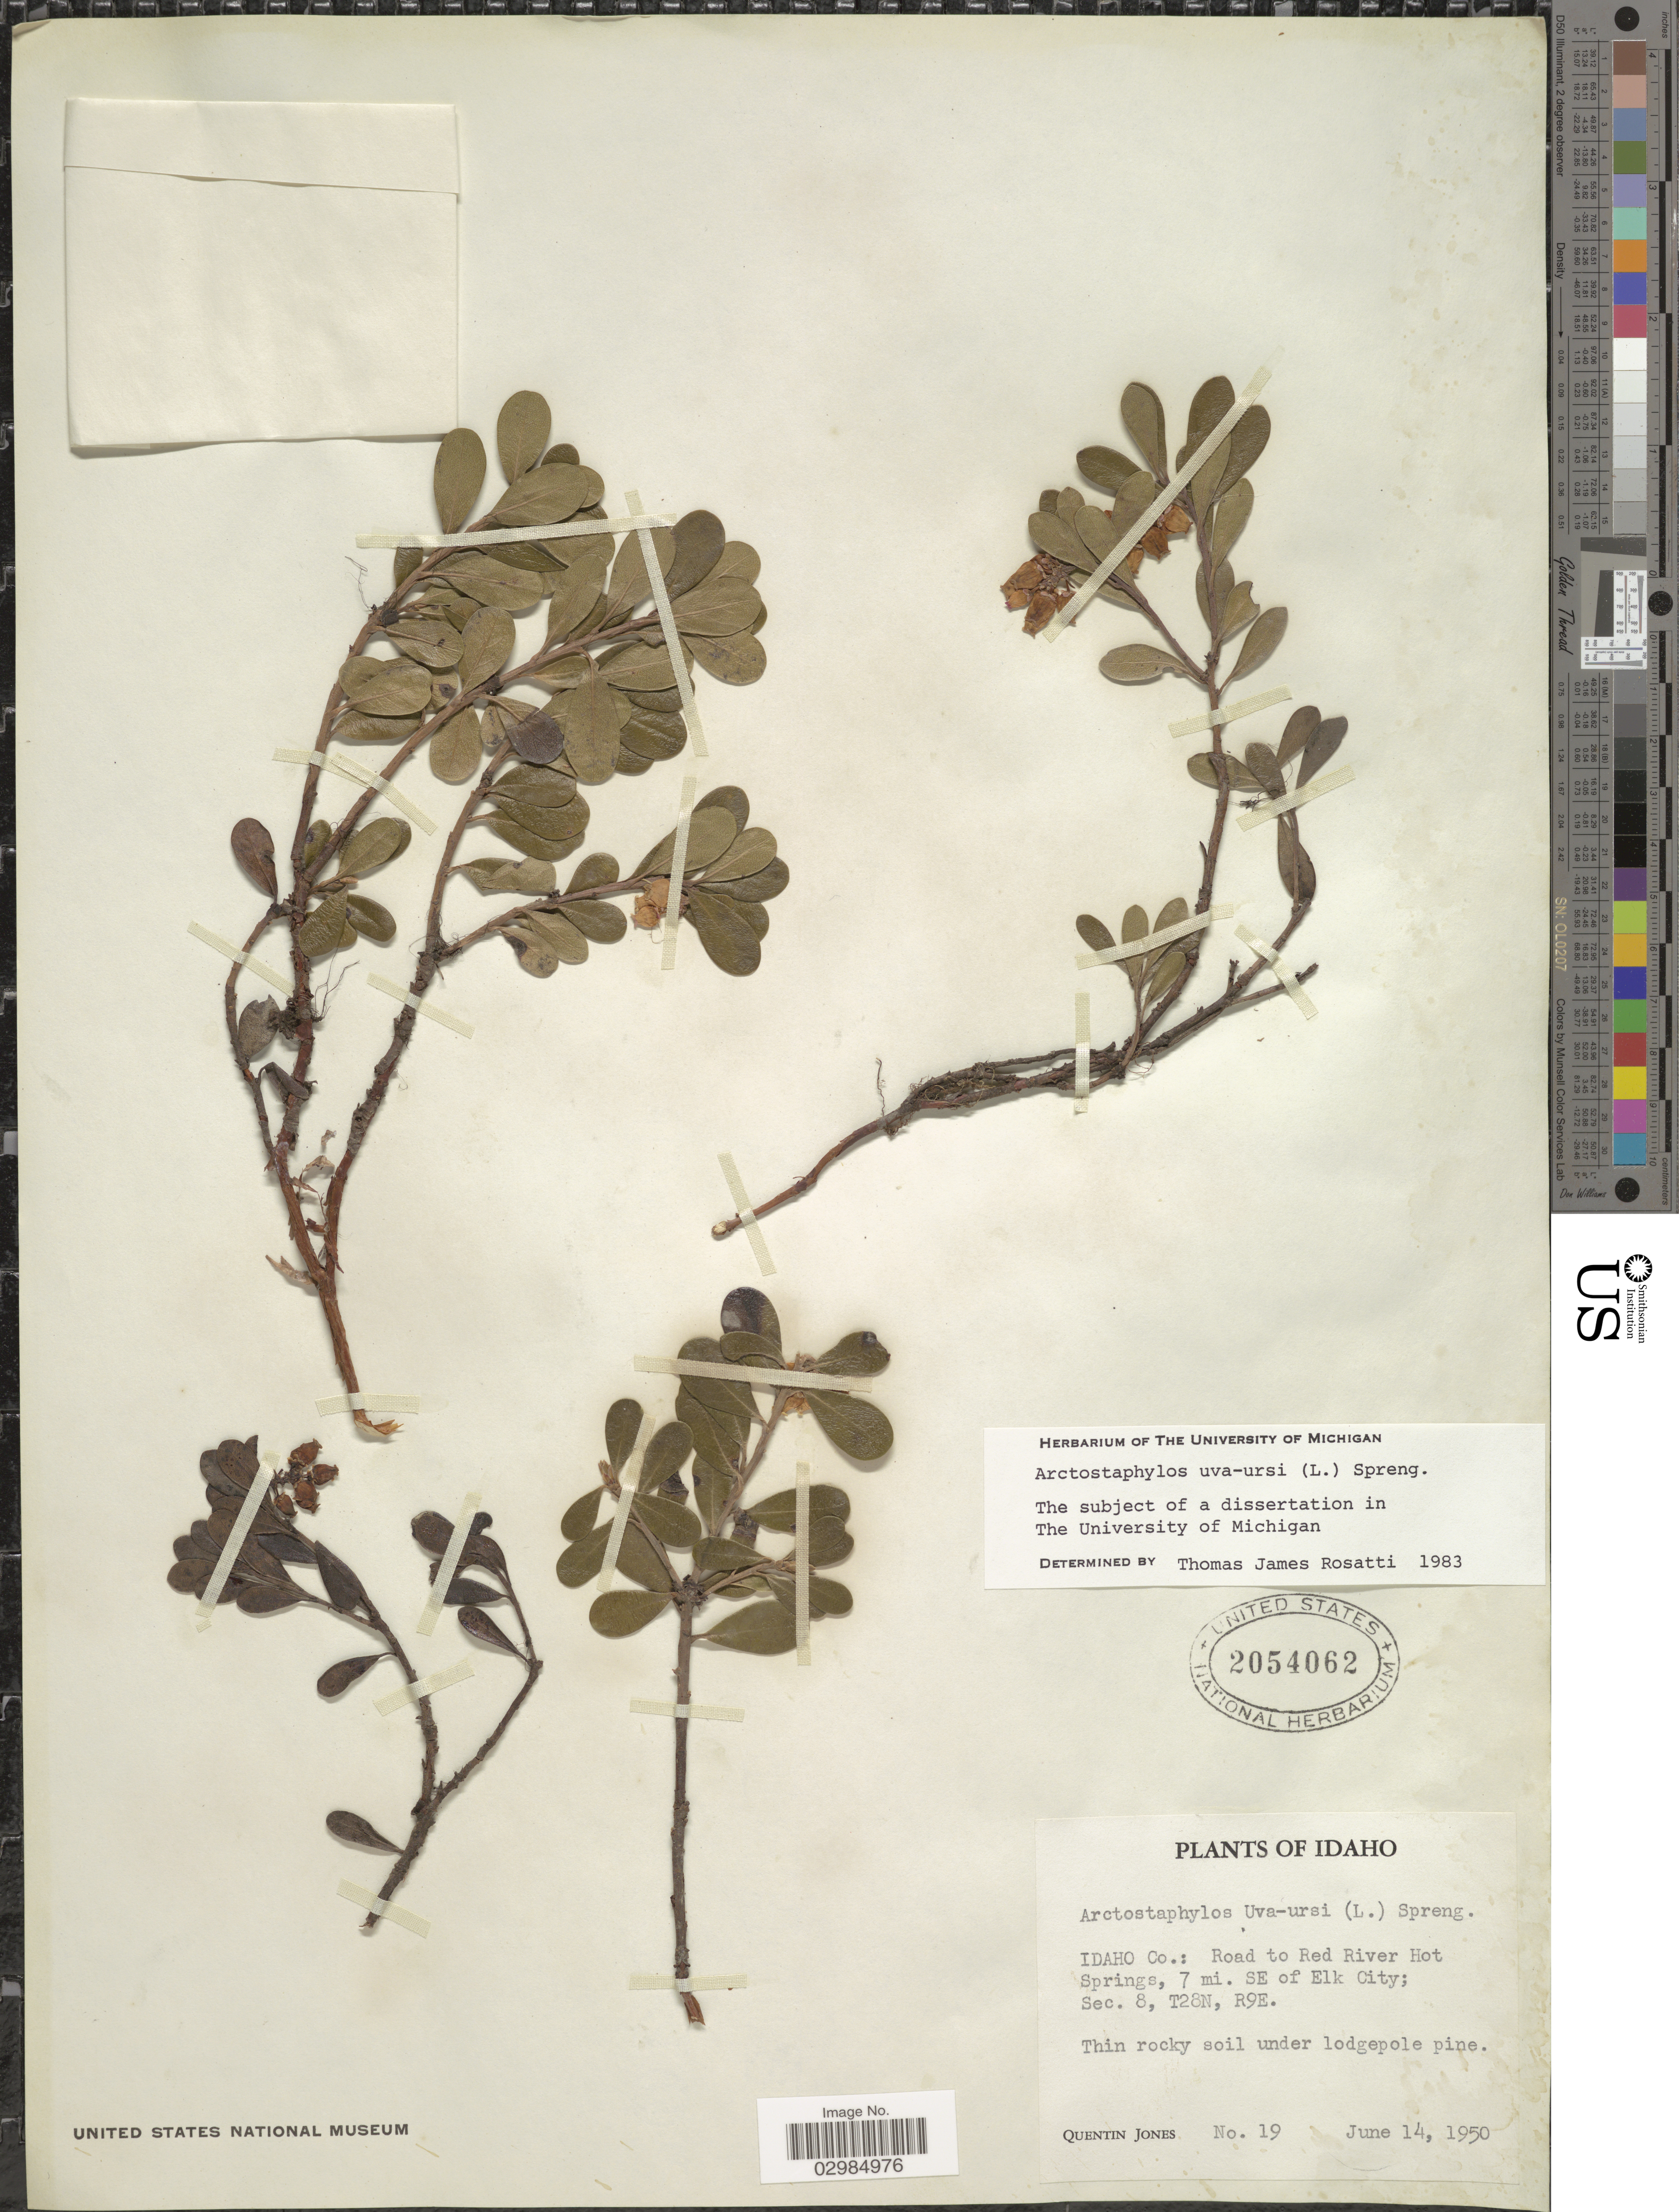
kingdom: Plantae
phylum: Tracheophyta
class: Magnoliopsida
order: Ericales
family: Ericaceae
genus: Arctostaphylos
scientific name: Arctostaphylos uva-ursi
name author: (L.) Spreng.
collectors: Q. Jones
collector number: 19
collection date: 1950-06-14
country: United States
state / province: Idaho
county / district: Idaho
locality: Road to Red River Hot Springs, 7 mi. SE of Elk City; Sec. 8, T28N, R9E.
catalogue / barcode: US 2054062